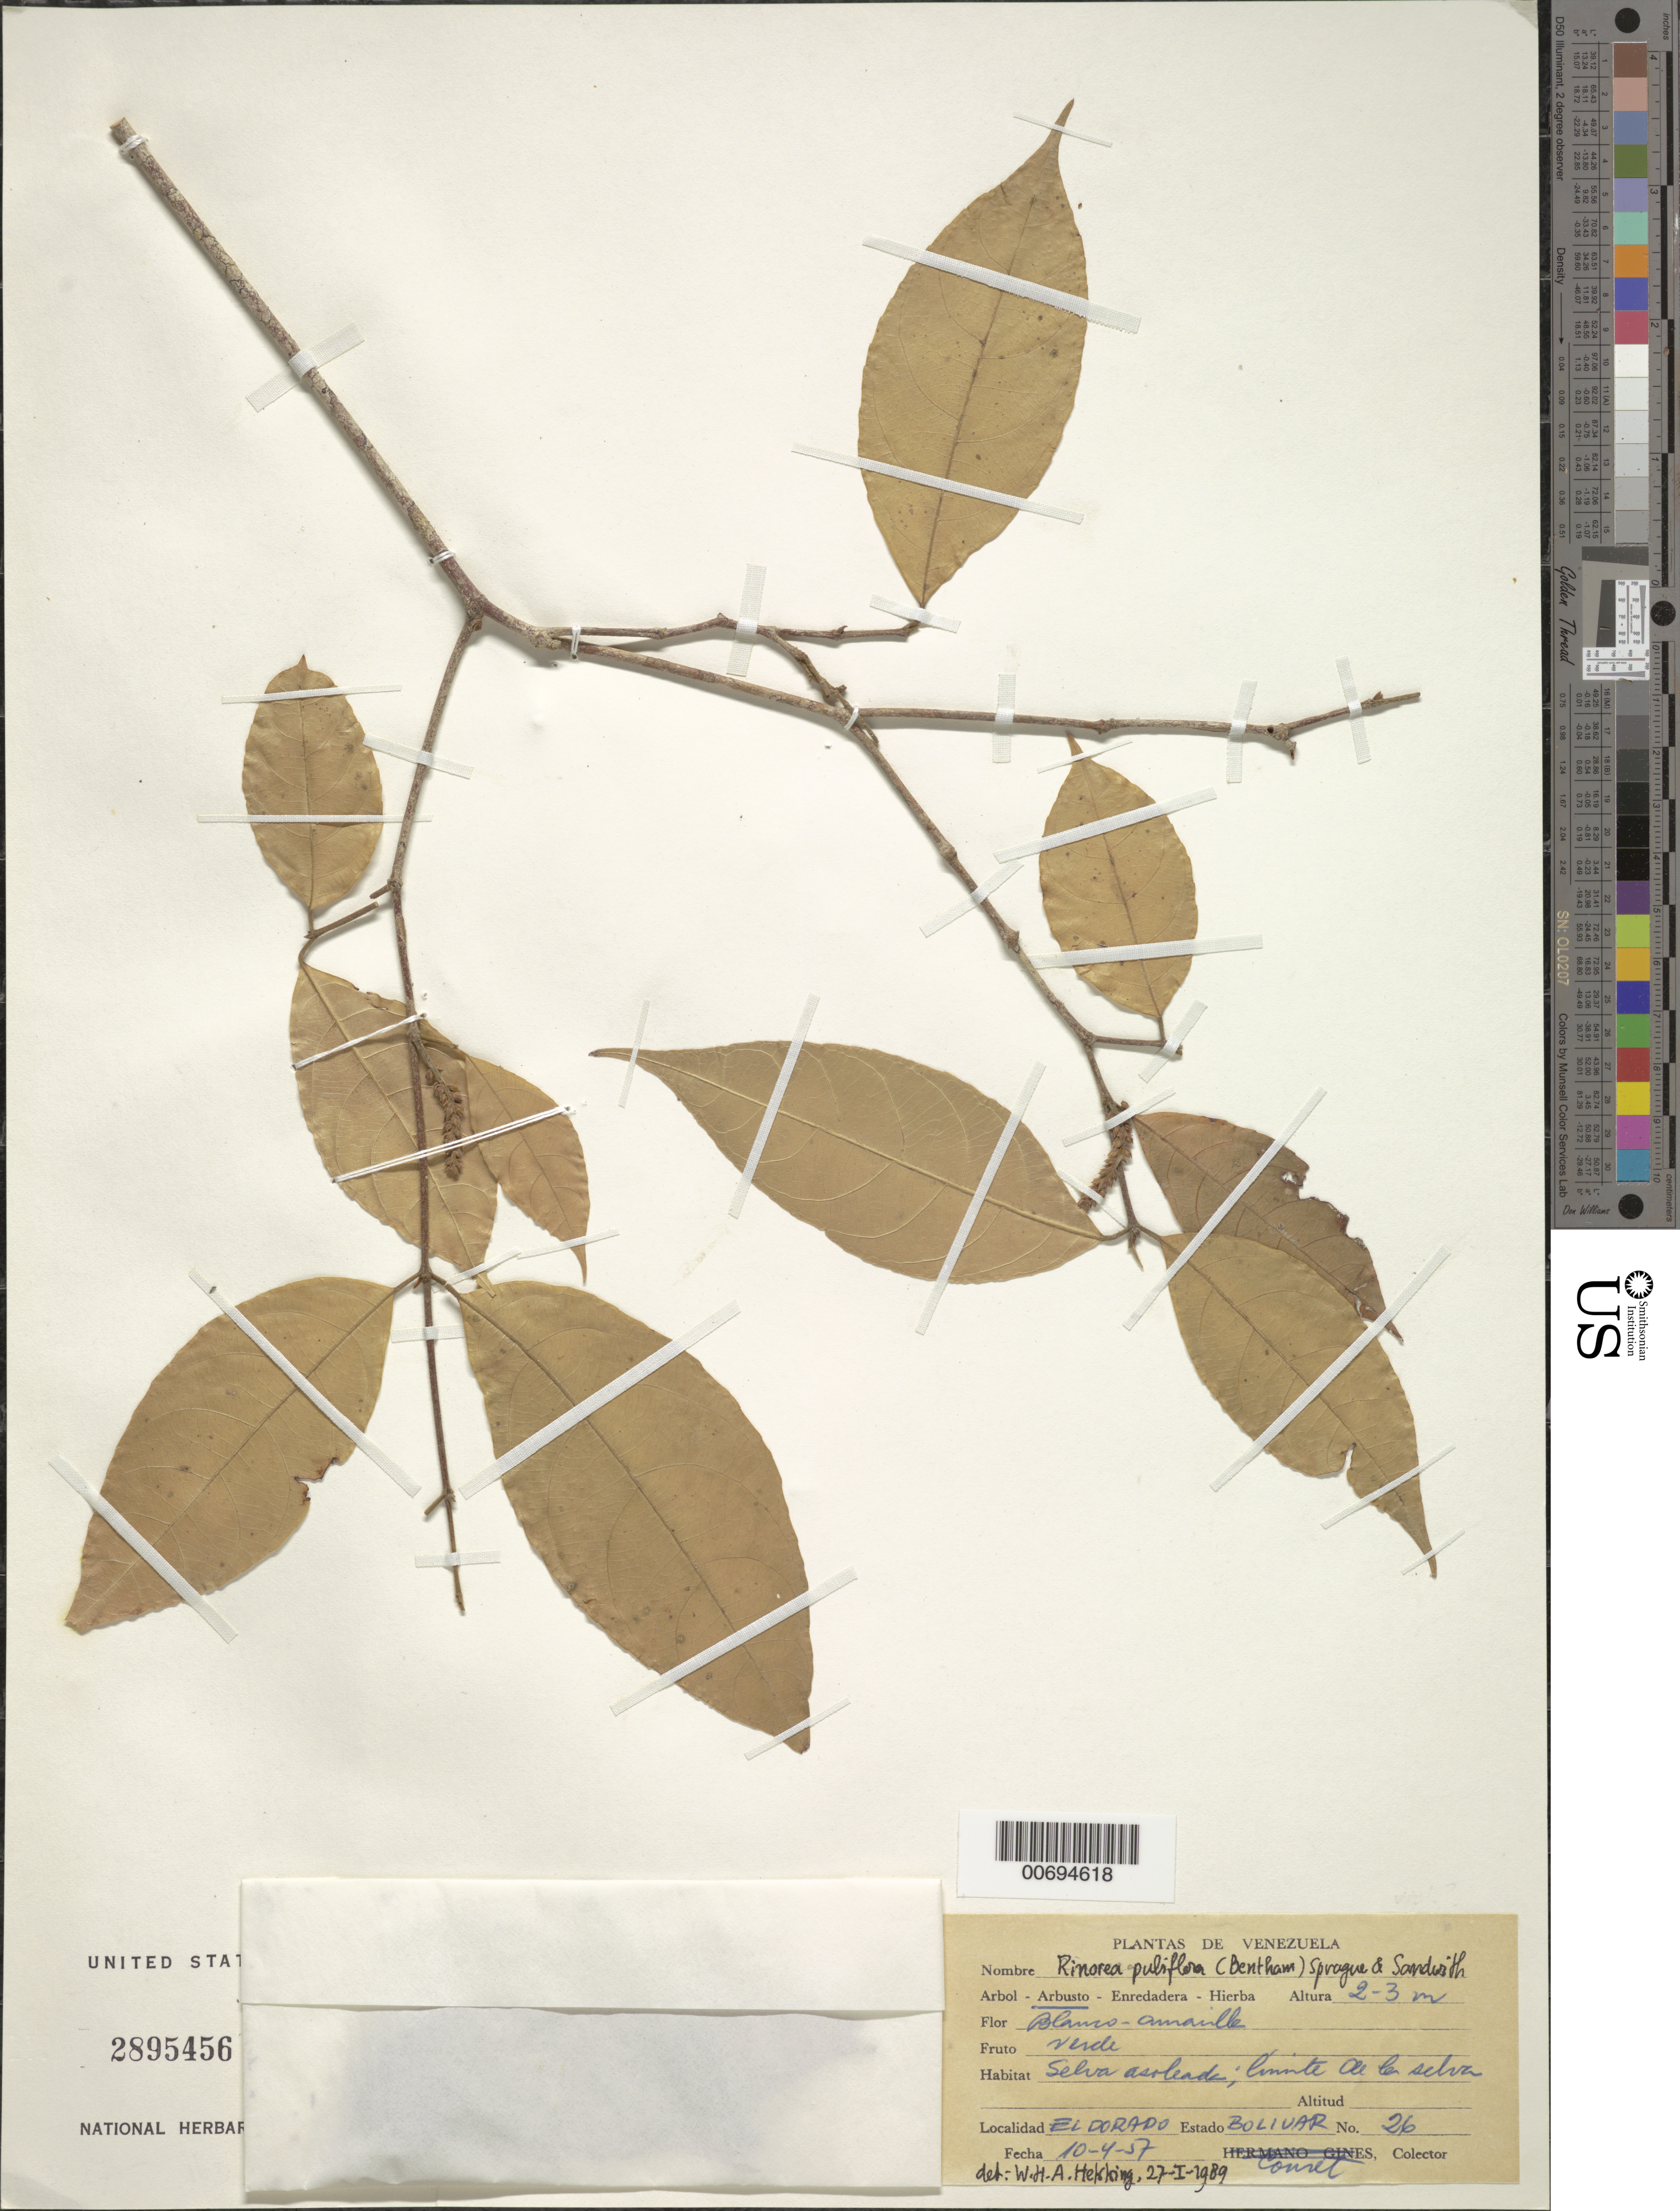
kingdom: Plantae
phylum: Tracheophyta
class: Magnoliopsida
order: Malpighiales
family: Violaceae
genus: Rinorea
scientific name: Rinorea pubiflora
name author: (Benth.) Sprague & Sandwith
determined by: Hekking, W. H. A.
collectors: -. Couret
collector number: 26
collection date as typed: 10-Apr-57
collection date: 1957-04-10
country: Venezuela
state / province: Bolívar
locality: El Dorado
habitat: Edge of forest in sun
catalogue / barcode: US 2895456